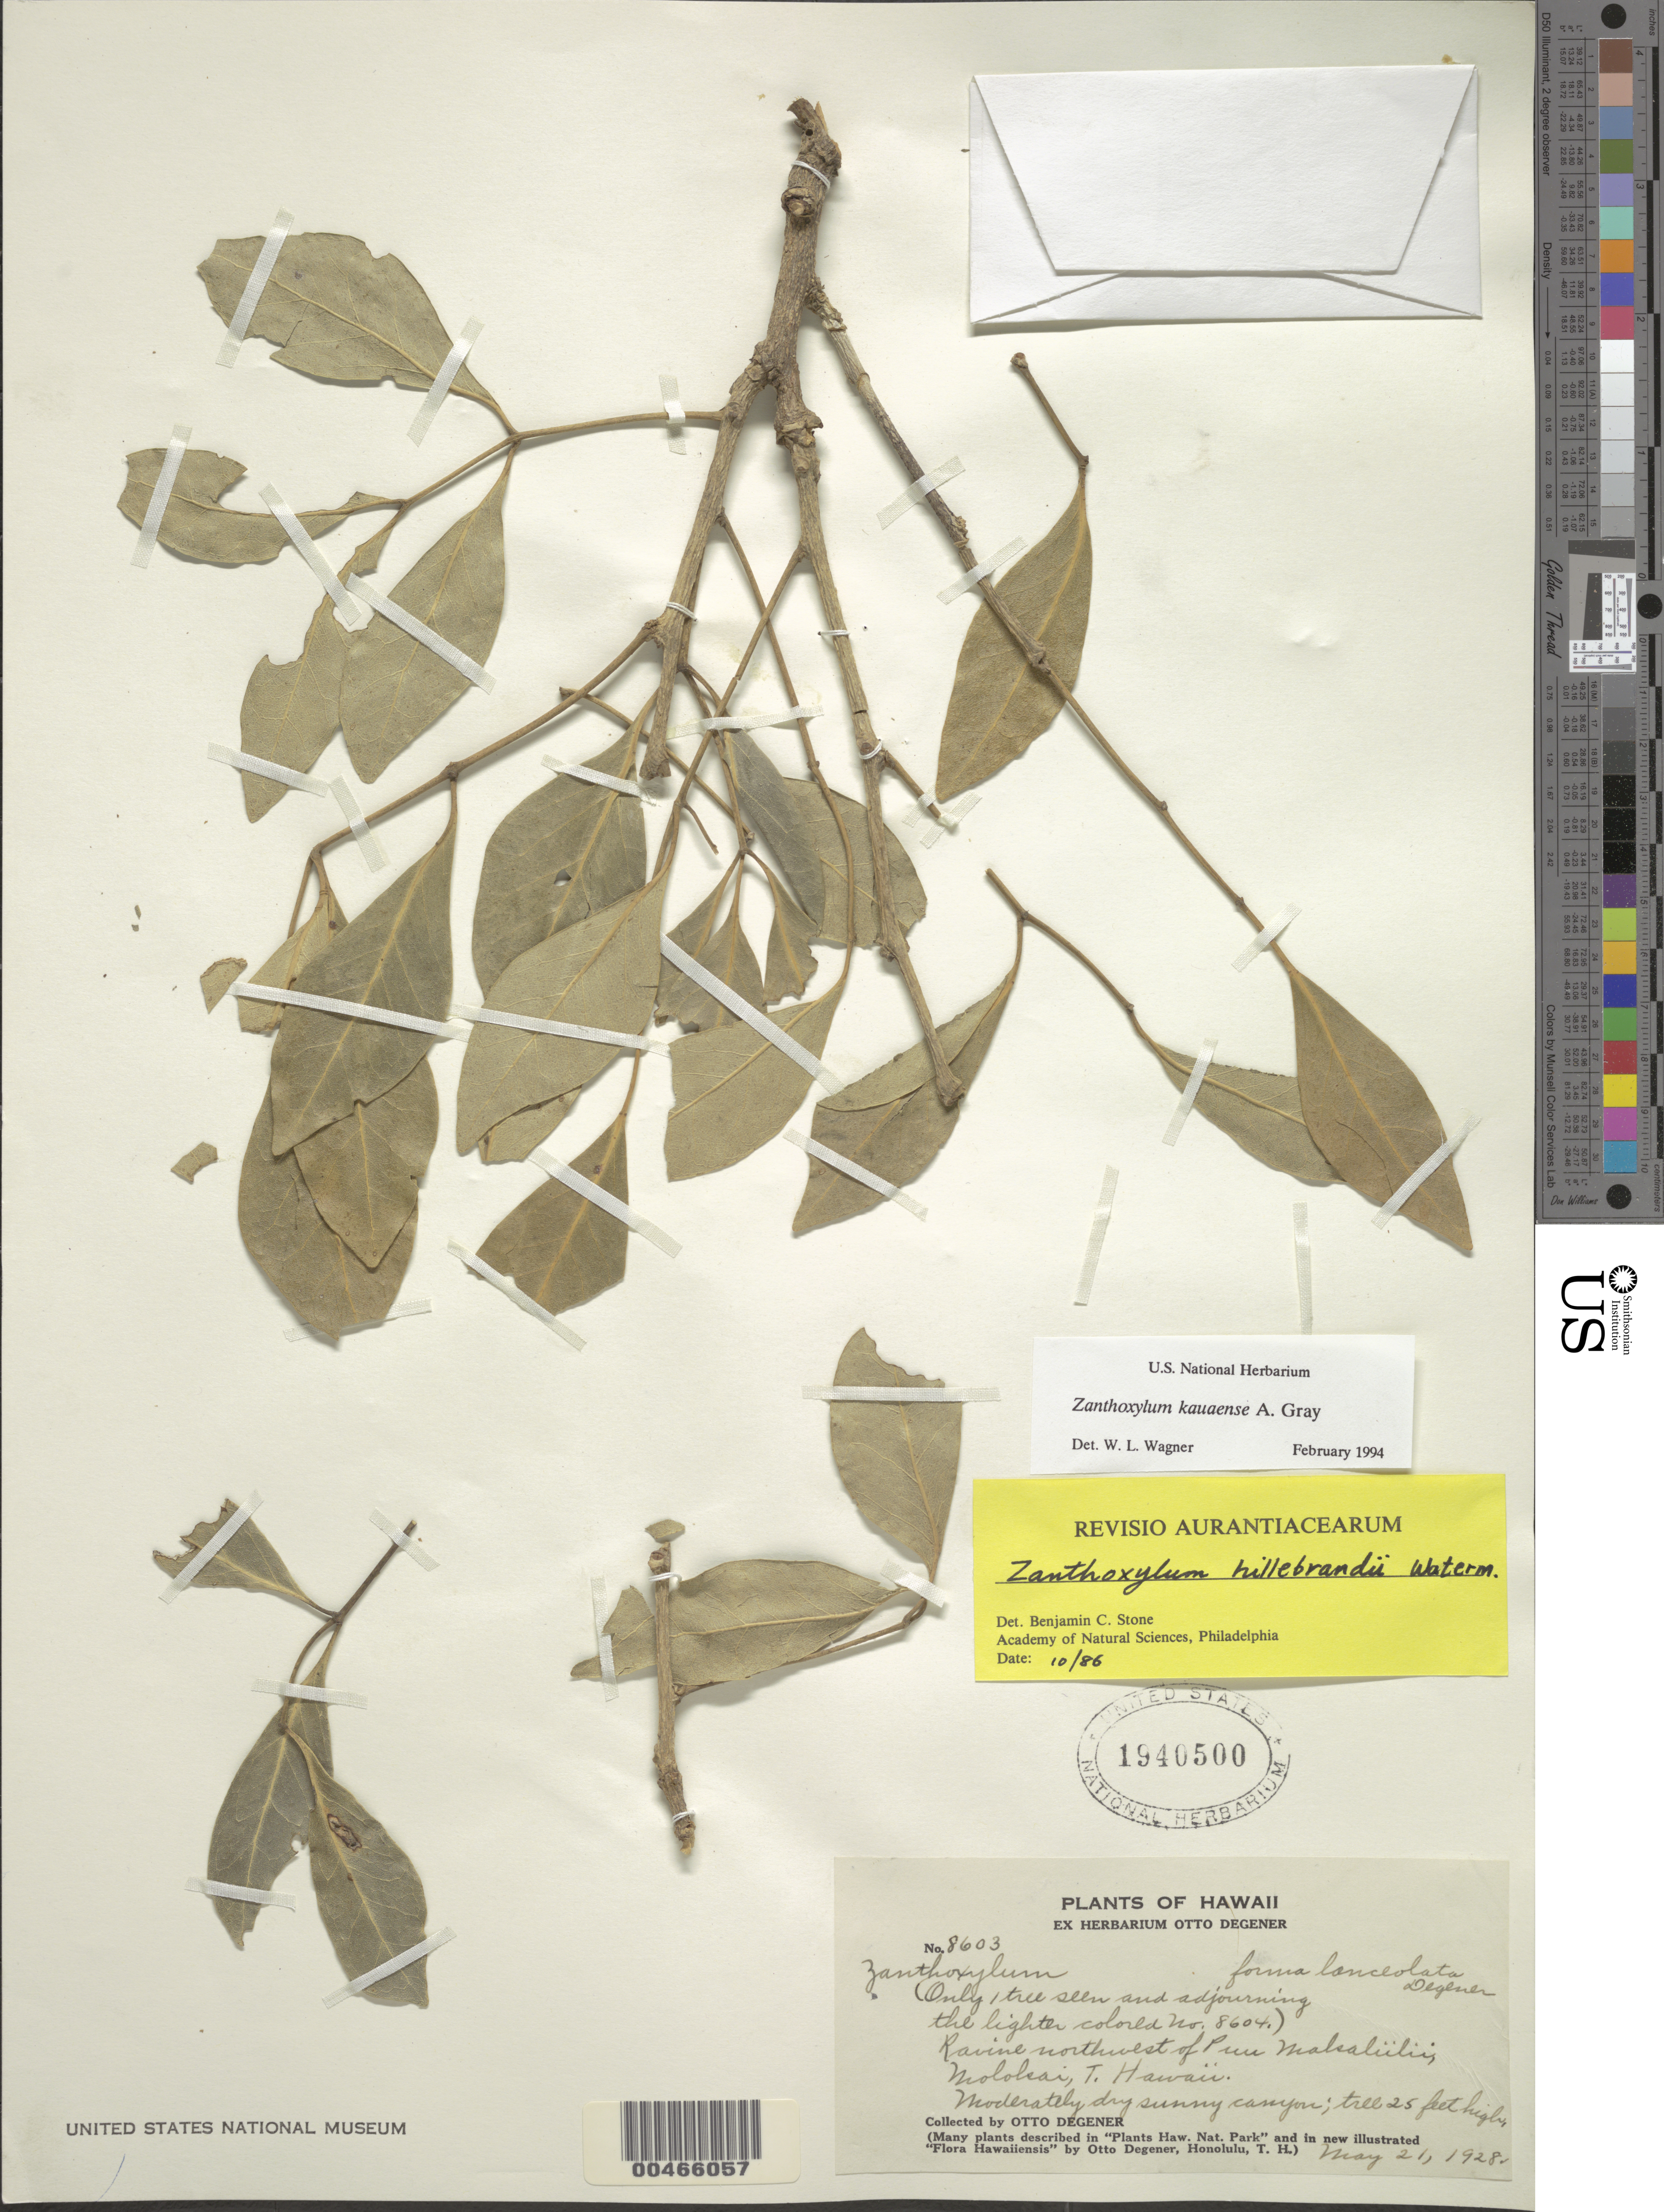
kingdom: Plantae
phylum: Tracheophyta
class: Magnoliopsida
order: Sapindales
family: Rutaceae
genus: Zanthoxylum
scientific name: Zanthoxylum kauaense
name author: A. Gray in Wilkes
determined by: Wagner, W. L., (BOT), Smithsonian Institution - National Museum of Natural History (UNITED STATES)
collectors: O. Degener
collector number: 8603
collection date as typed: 21 May 1928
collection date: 1928-05-21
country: United States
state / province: Hawaii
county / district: Maui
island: Moloka'i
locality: Ravine northwest of Puu Makaliilii.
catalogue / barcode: US 1940500